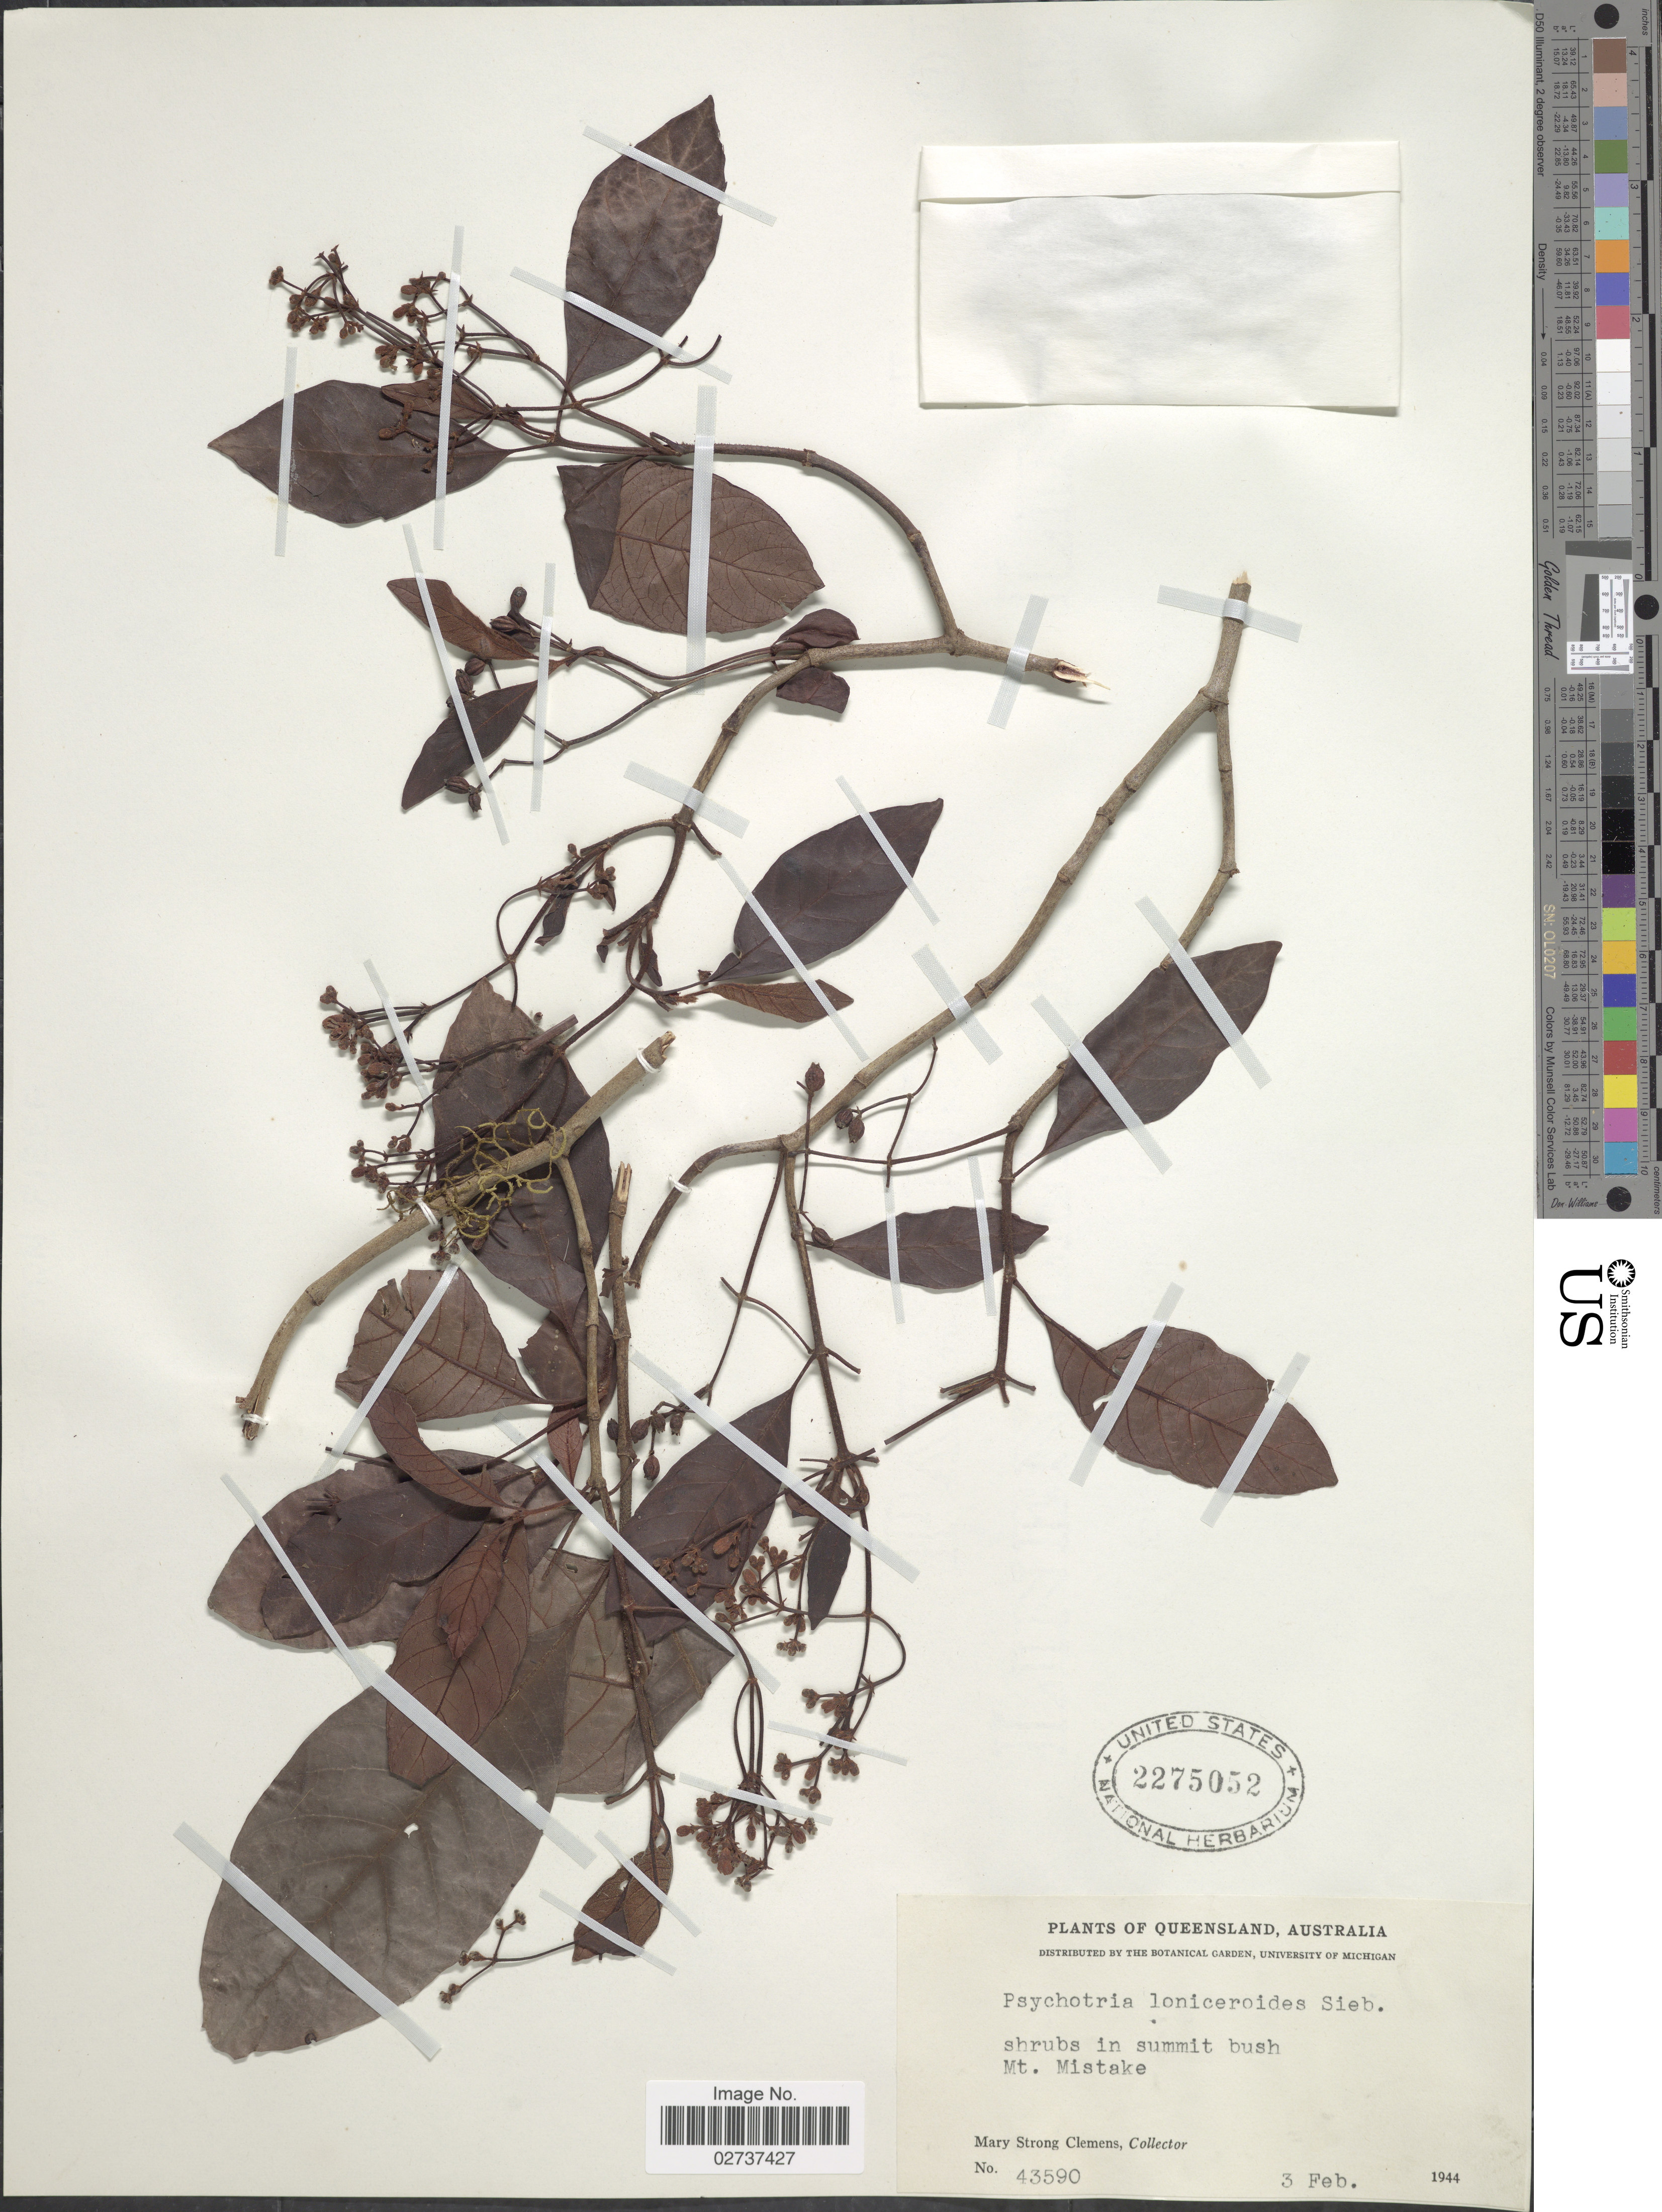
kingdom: Plantae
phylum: Tracheophyta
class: Magnoliopsida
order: Gentianales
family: Rubiaceae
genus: Psychotria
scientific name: Psychotria loniceroides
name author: Sieber ex DC.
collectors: M. S. Clemens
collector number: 43590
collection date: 1944-02-03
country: Australia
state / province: Queensland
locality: Mt. Mistake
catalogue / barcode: US 2275052